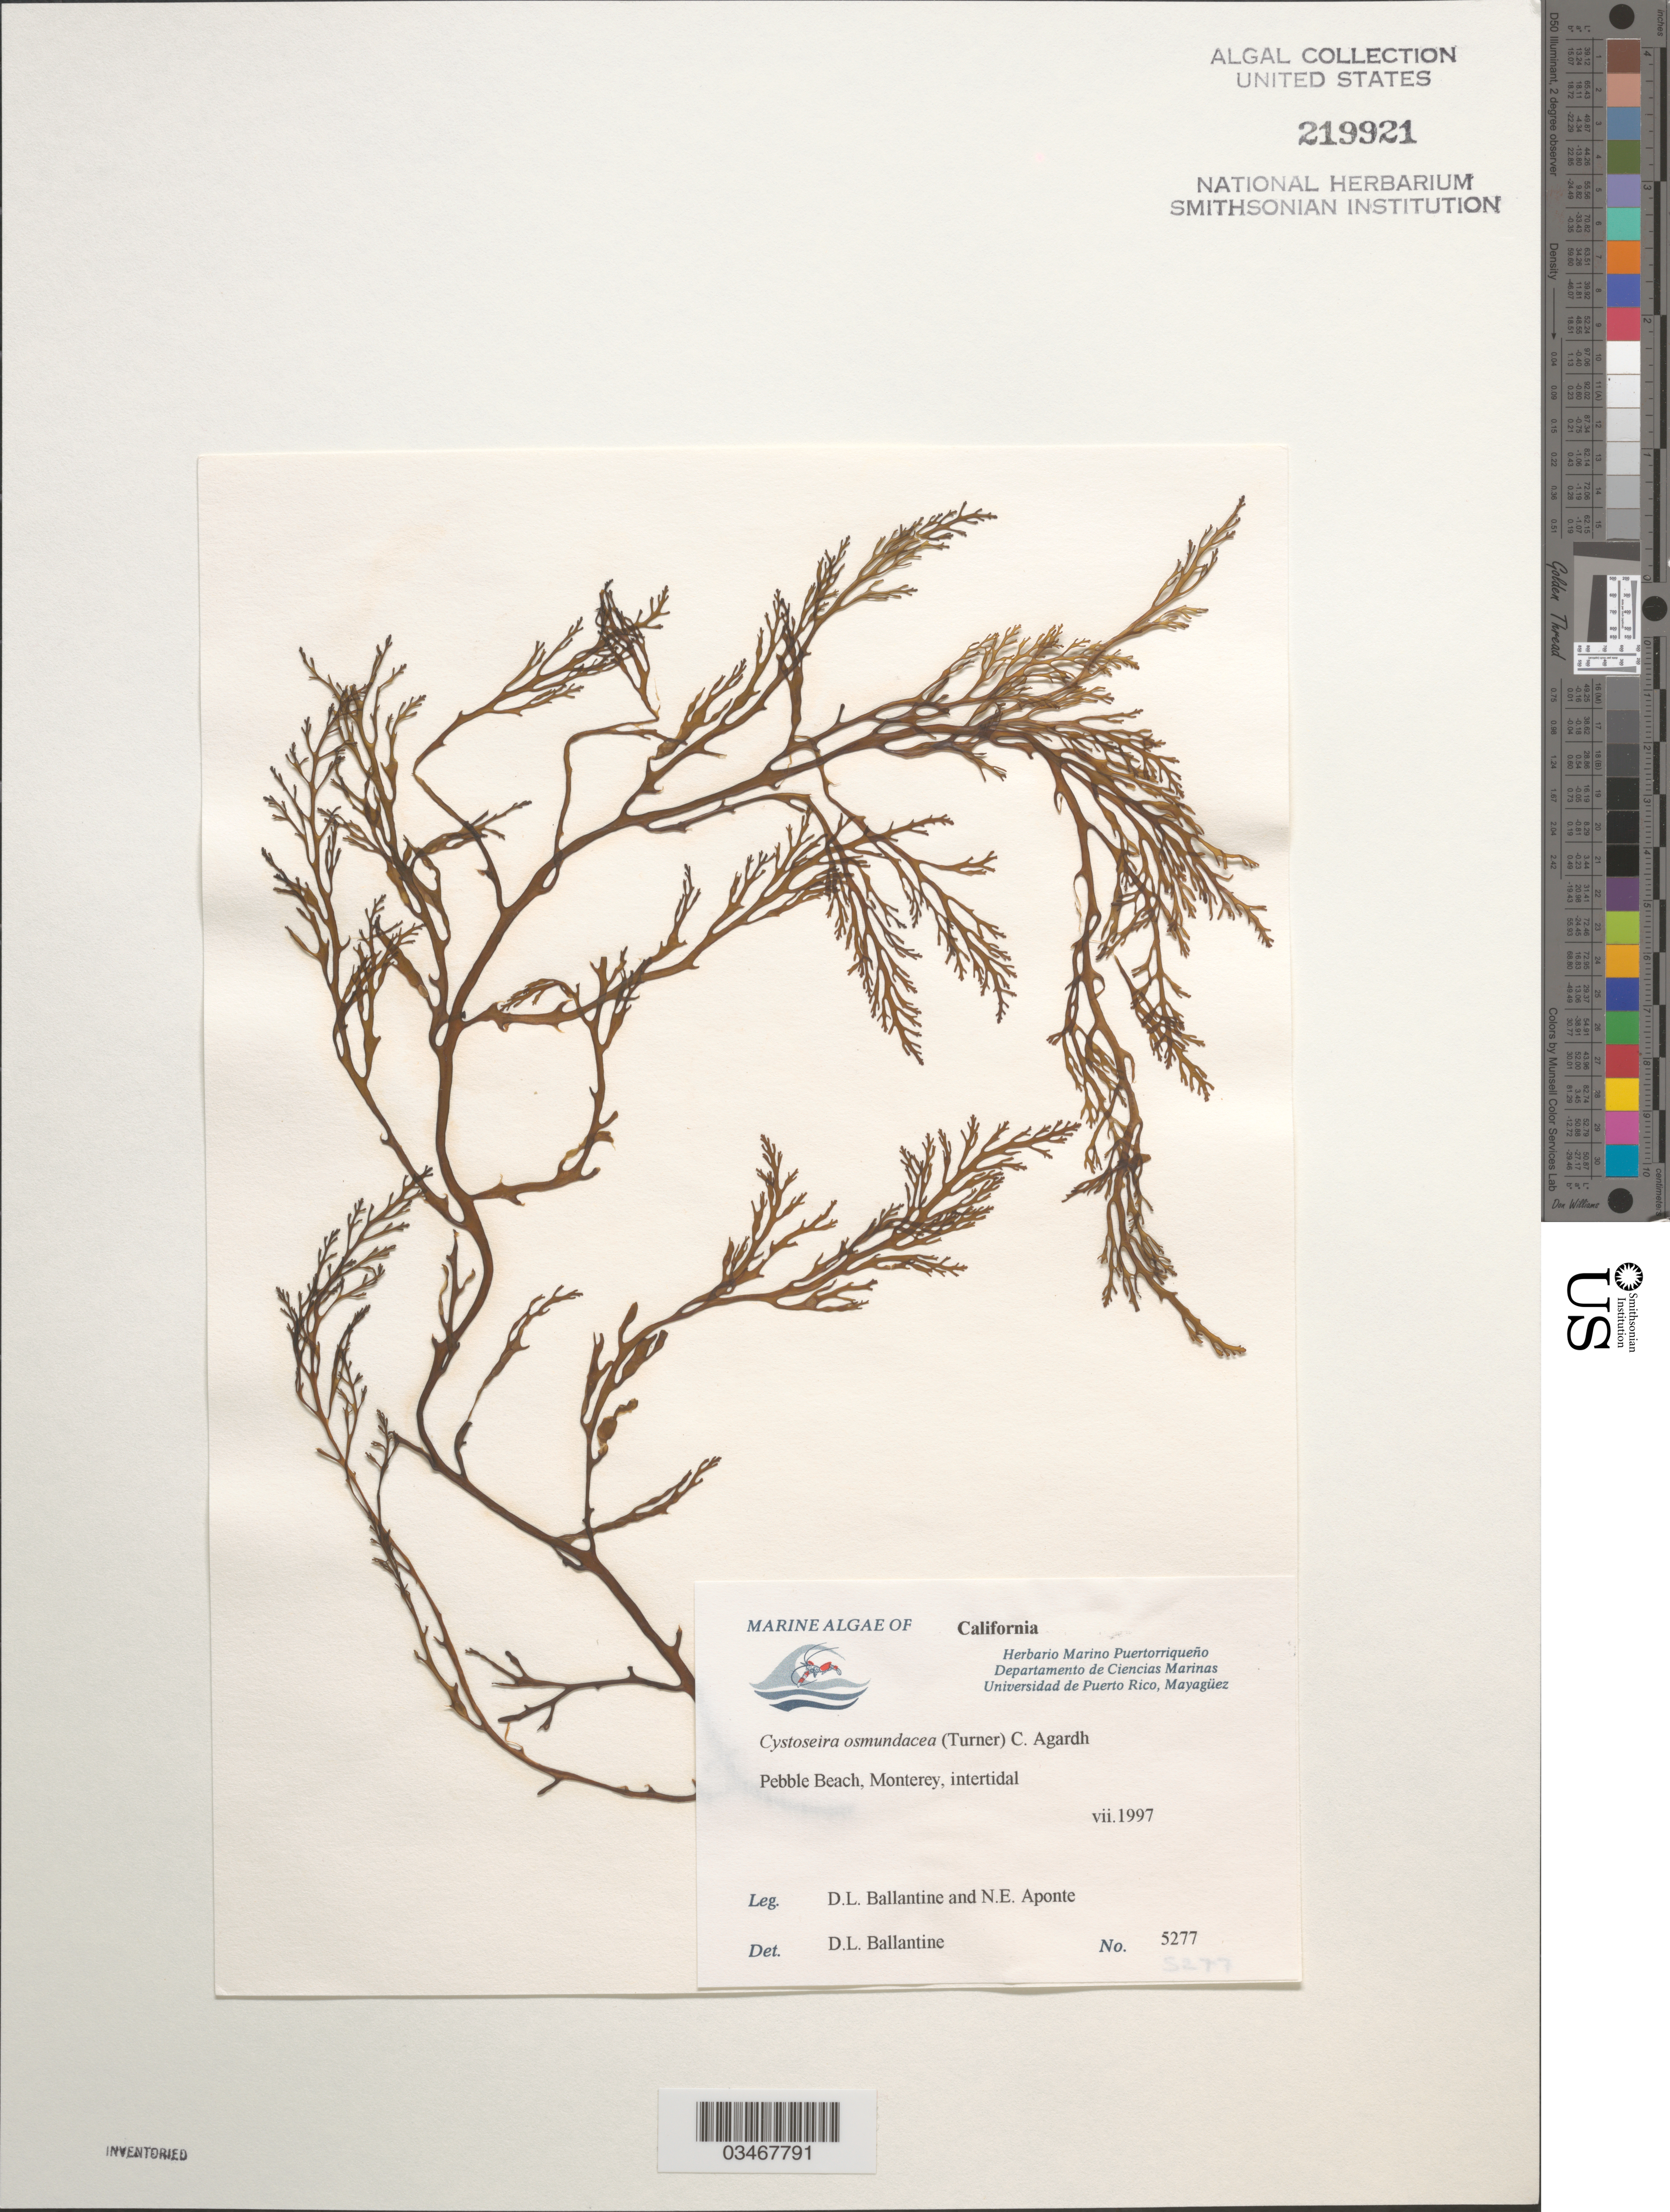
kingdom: Chromista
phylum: Ochrophyta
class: Phaeophyceae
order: Fucales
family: Sargassaceae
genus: Cystoseira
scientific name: Cystoseira osmundacea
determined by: Ballantine, D. L.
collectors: D.L. Ballantine & N. E. Aponte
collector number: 5277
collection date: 1997-07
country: United States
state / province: California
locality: Peeble Beach.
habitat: Intertidal.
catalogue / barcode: US 219921